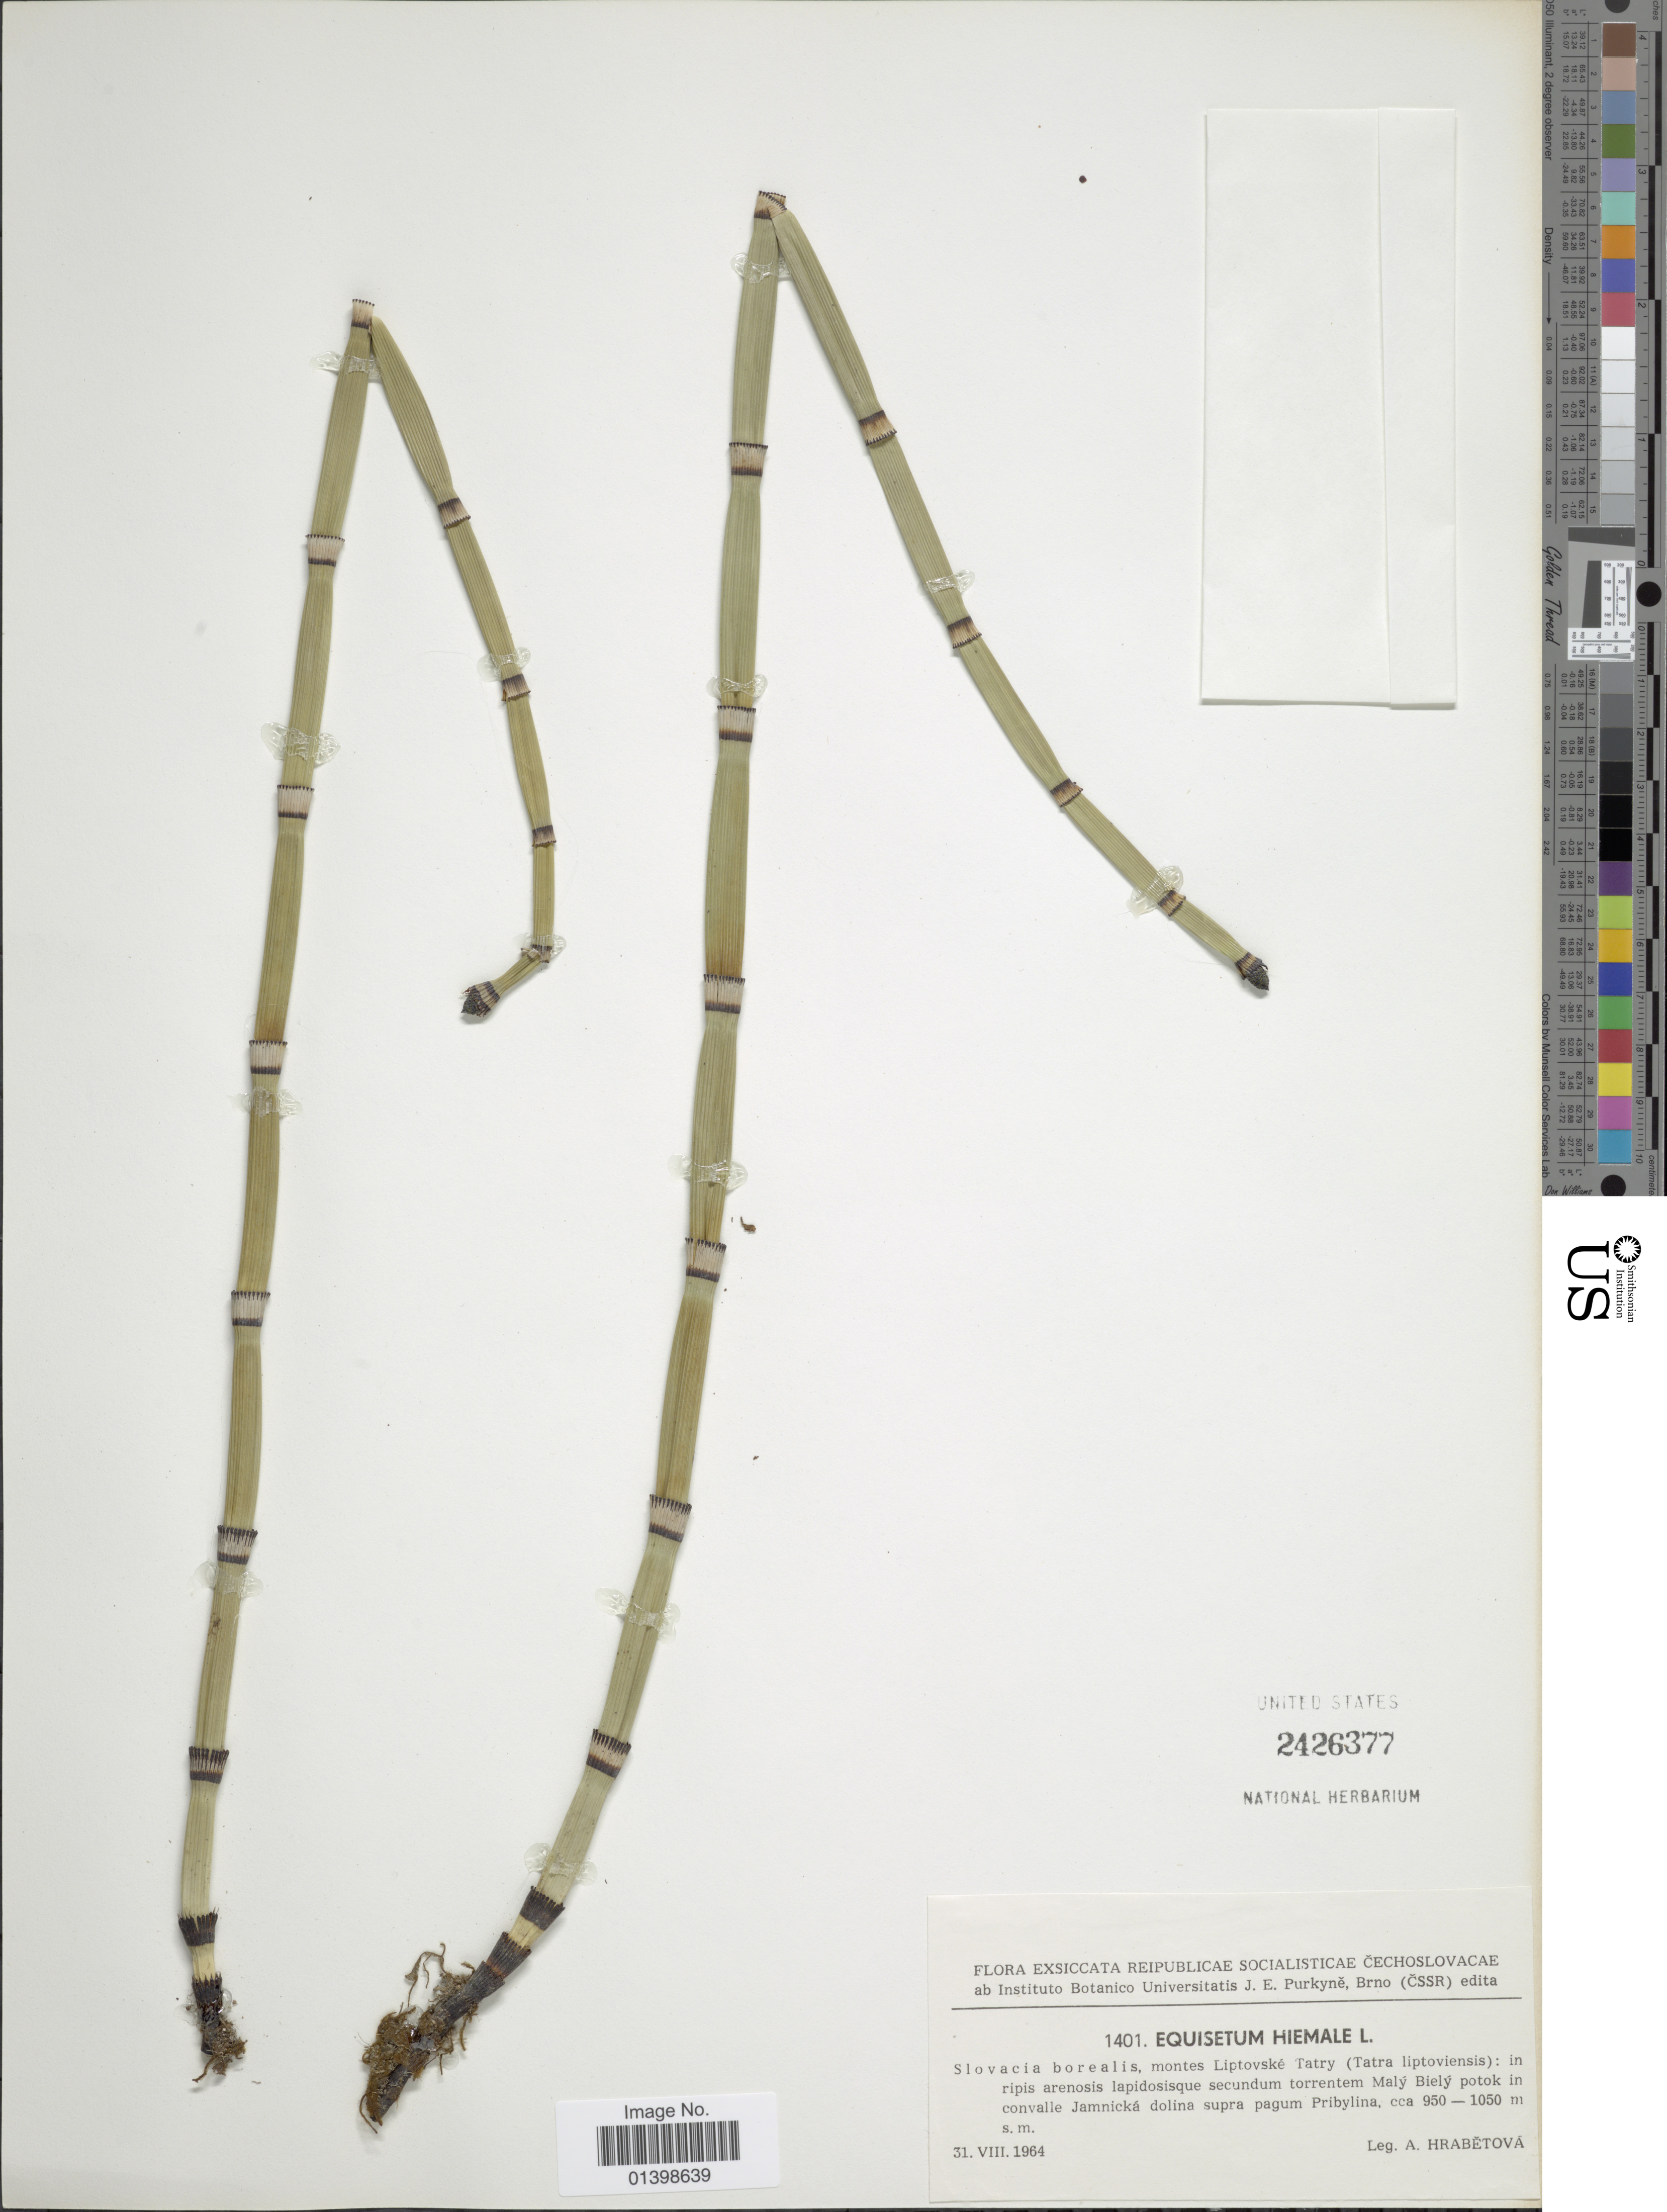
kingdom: Plantae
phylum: Tracheophyta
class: Polypodiopsida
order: Equisetales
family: Equisetaceae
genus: Equisetum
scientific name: Equisetum hyemale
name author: L.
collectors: A. Hrabetova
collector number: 1401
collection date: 1964-08-31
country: Slovakia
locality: Slovacia borealis, montes Liptovske Tatry (Tatra liptoviensis): in ripis arenosis lapidosisque secundum torrentem Maly Biely potok in convalle Jamnická dolina pagum Pribylina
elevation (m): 950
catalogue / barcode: US 2426377